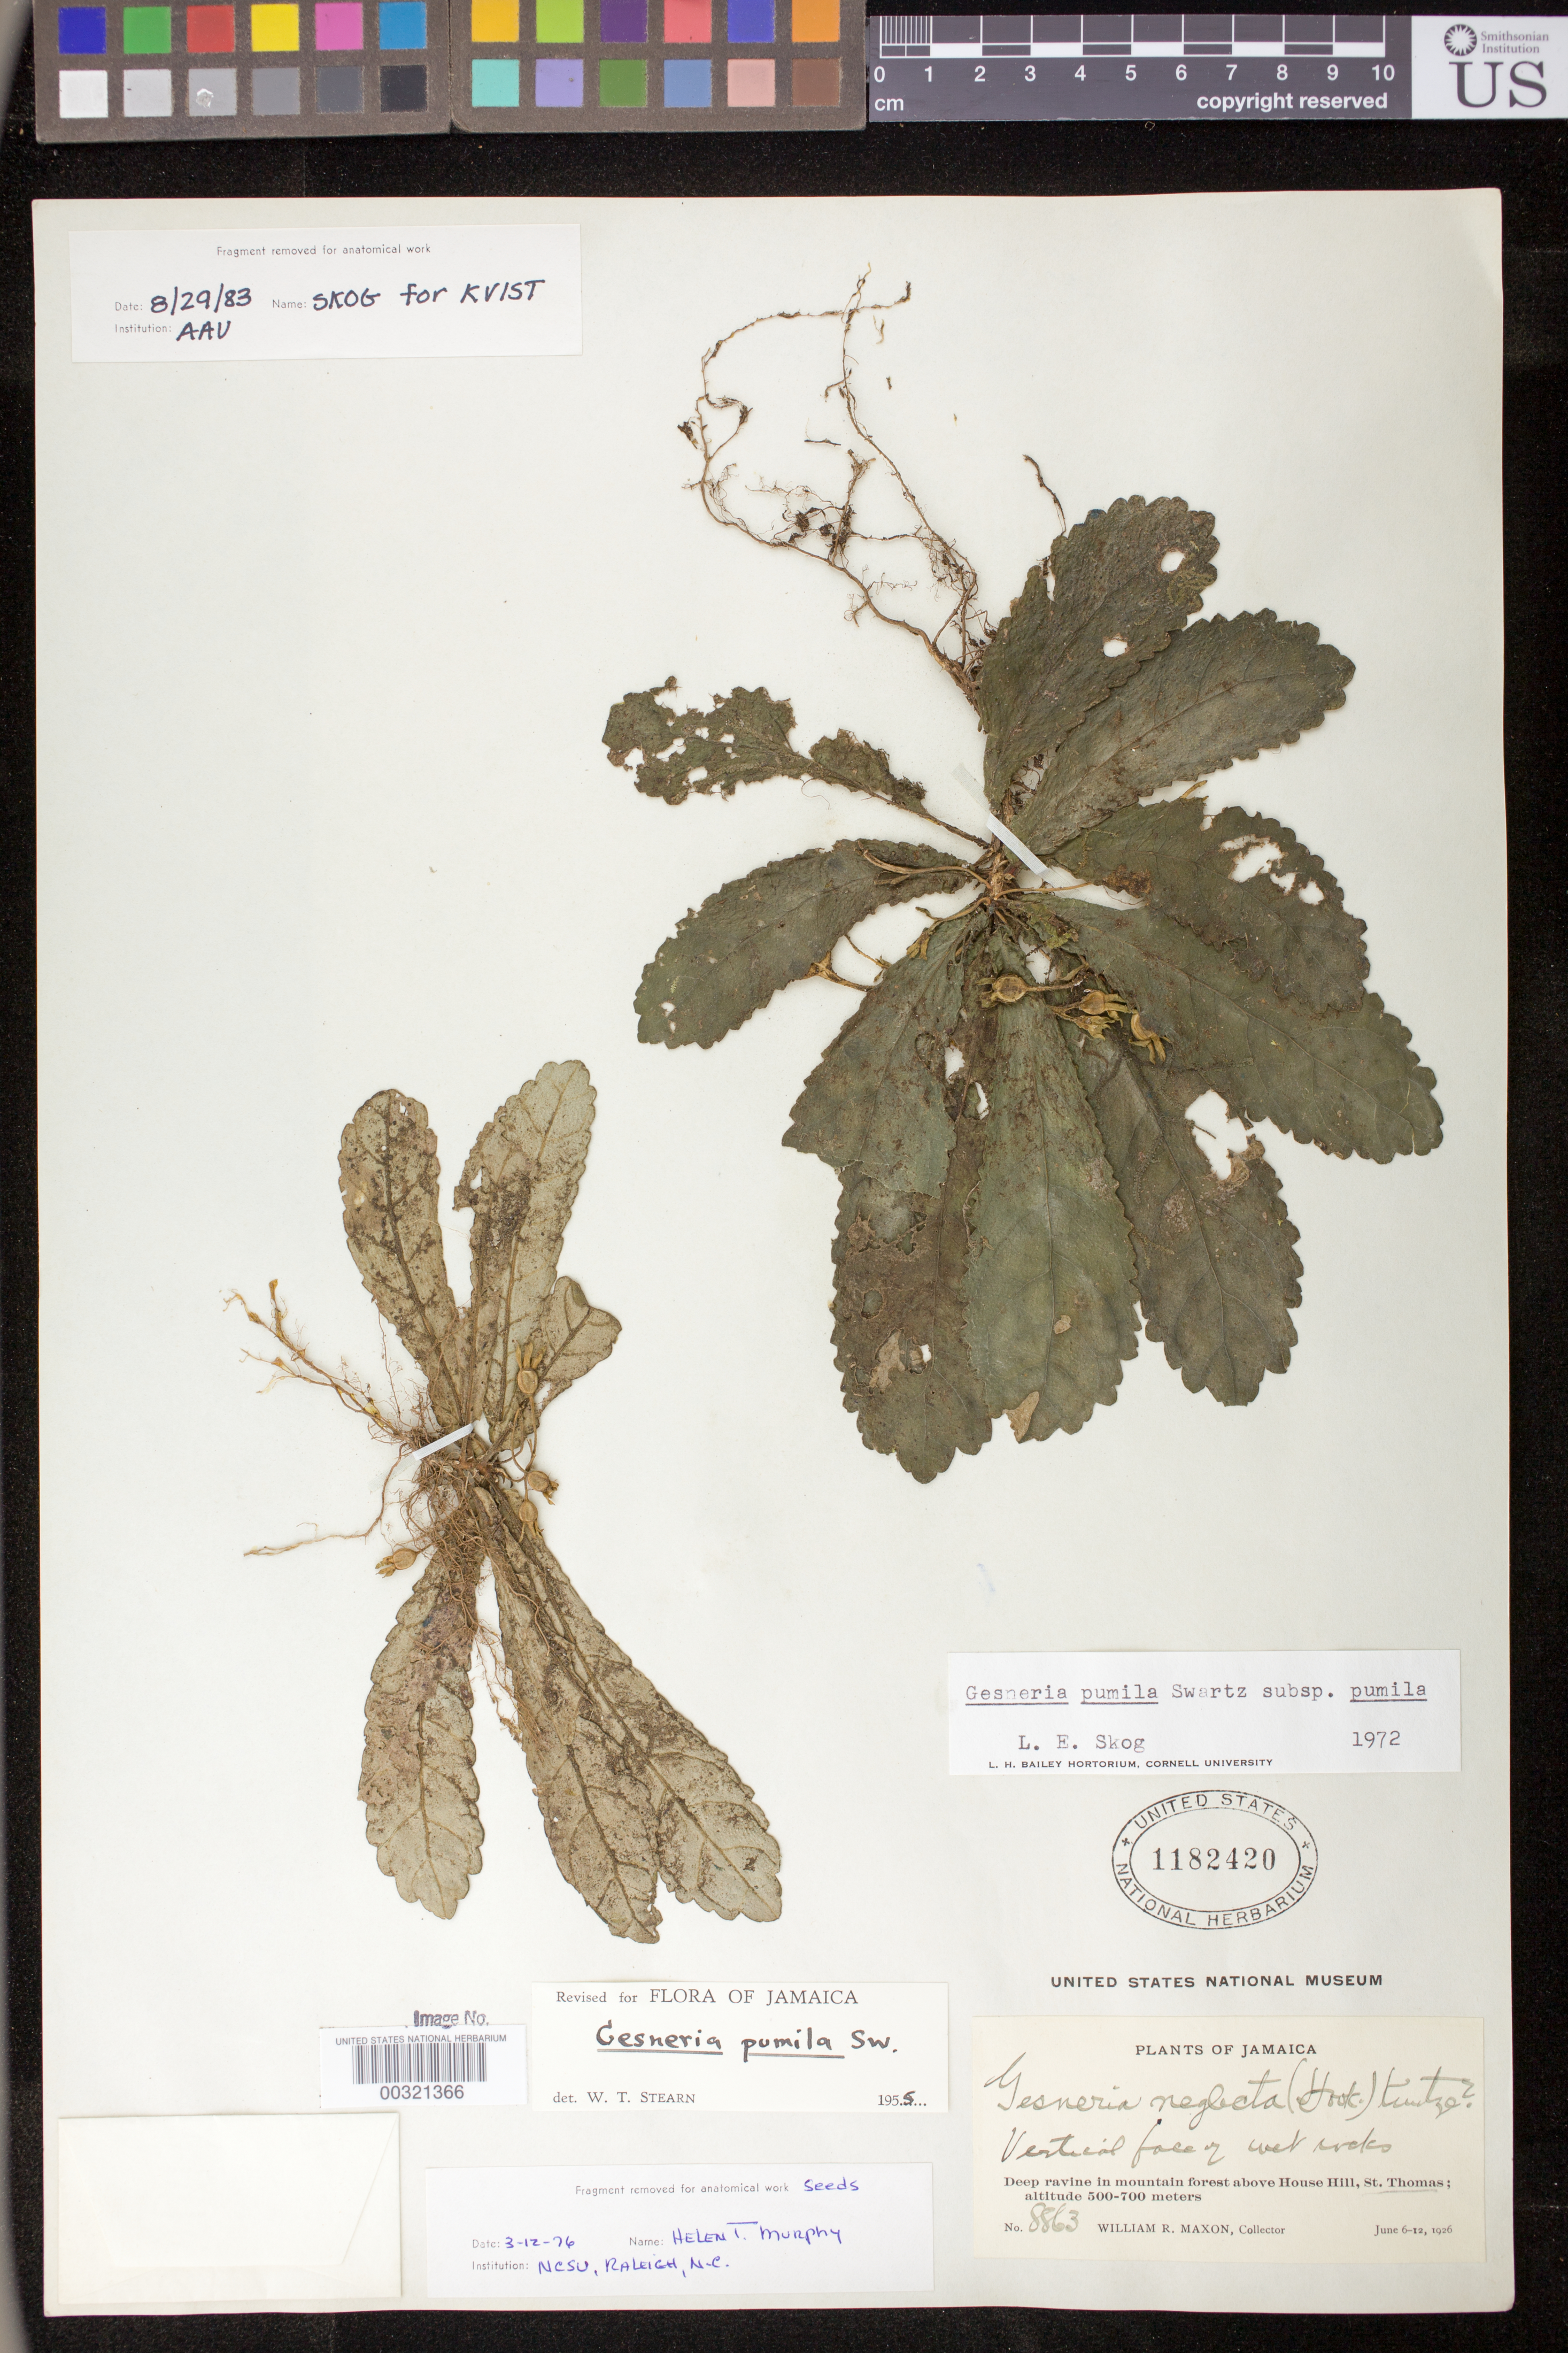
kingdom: Plantae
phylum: Tracheophyta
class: Magnoliopsida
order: Lamiales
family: Gesneriaceae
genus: Gesneria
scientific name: Gesneria pumila subsp. pumila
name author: Sw.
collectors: W. R. Maxon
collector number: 8863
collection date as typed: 6-12 Jun 1926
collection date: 1926-06-06/1926-06-12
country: Jamaica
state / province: Saint Thomas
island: Jamaica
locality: Above House Hill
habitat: Deep ravine in mountain forest, vertical face of wet rocks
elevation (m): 500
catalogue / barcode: US 1182420